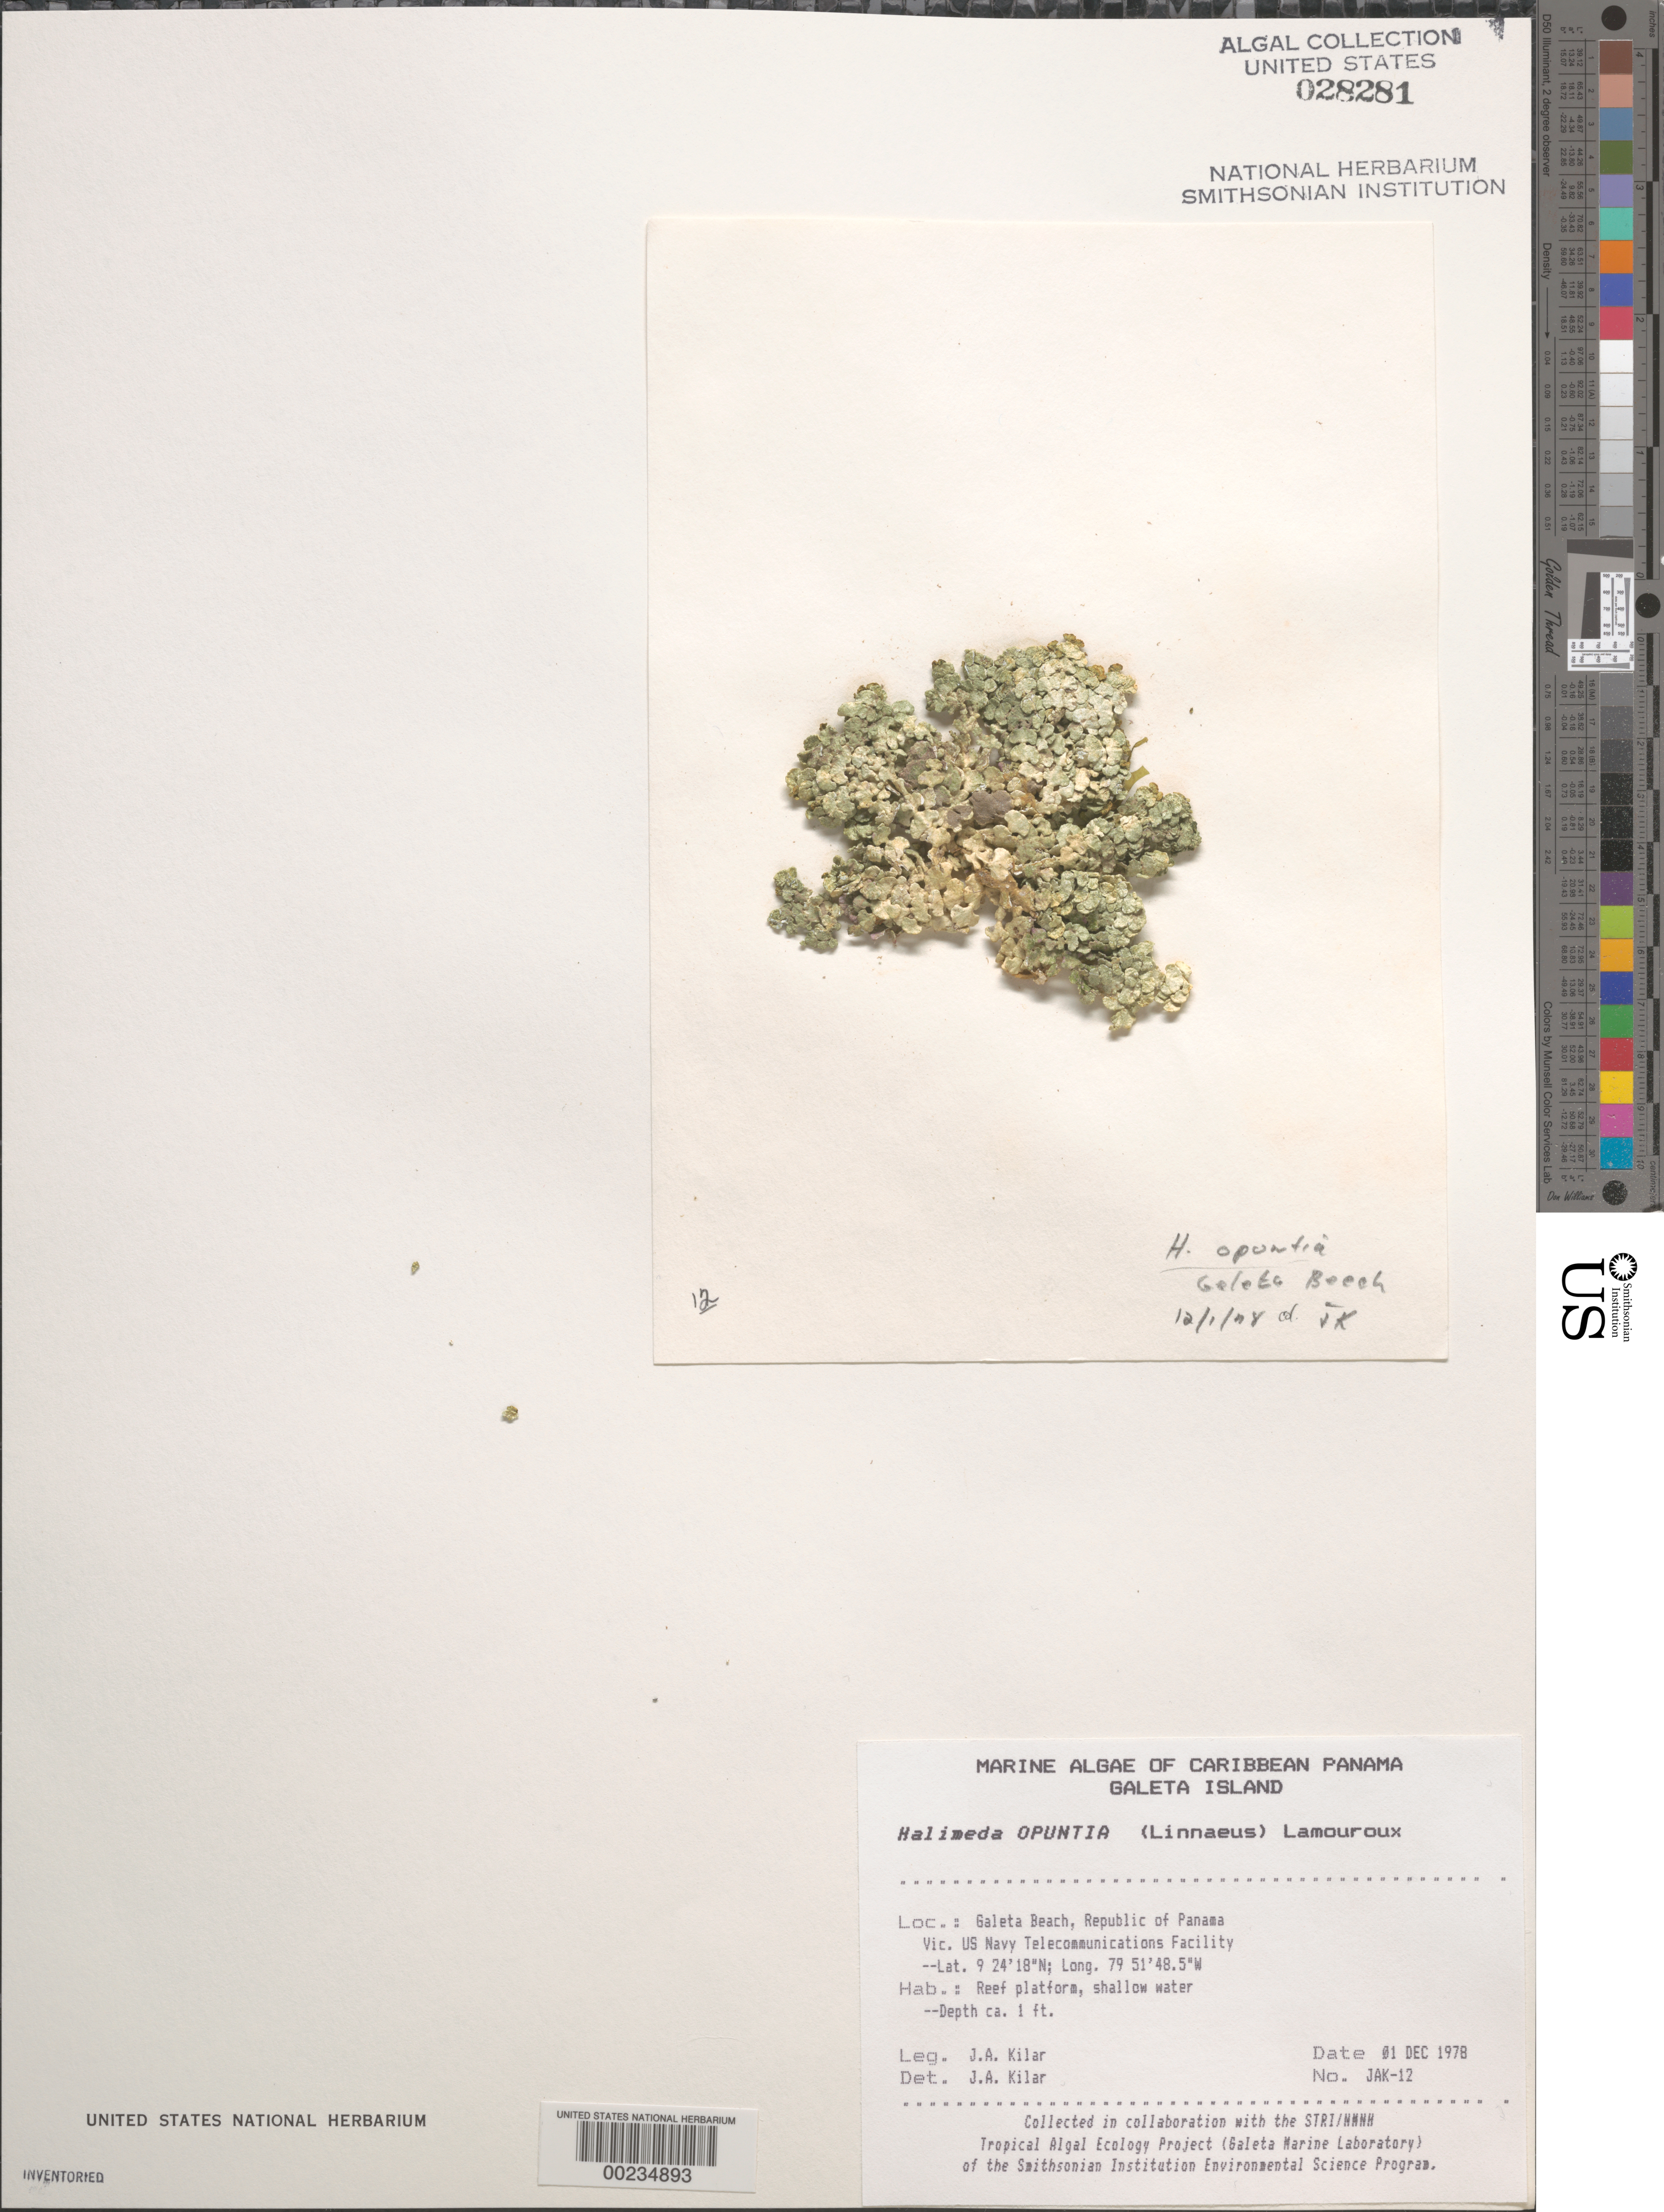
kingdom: Plantae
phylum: Chlorophyta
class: Ulvophyceae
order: Bryopsidales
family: Halimedaceae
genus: Halimeda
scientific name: Halimeda opuntia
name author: (L.) J.V.Lamouroux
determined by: Kilar, J. A.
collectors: J. A. Kilar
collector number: JAK-12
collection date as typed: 01 Dec 1978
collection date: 1978-12-01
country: Panama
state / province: Colón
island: Galeta Island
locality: Galeta Beach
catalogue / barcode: US 28281